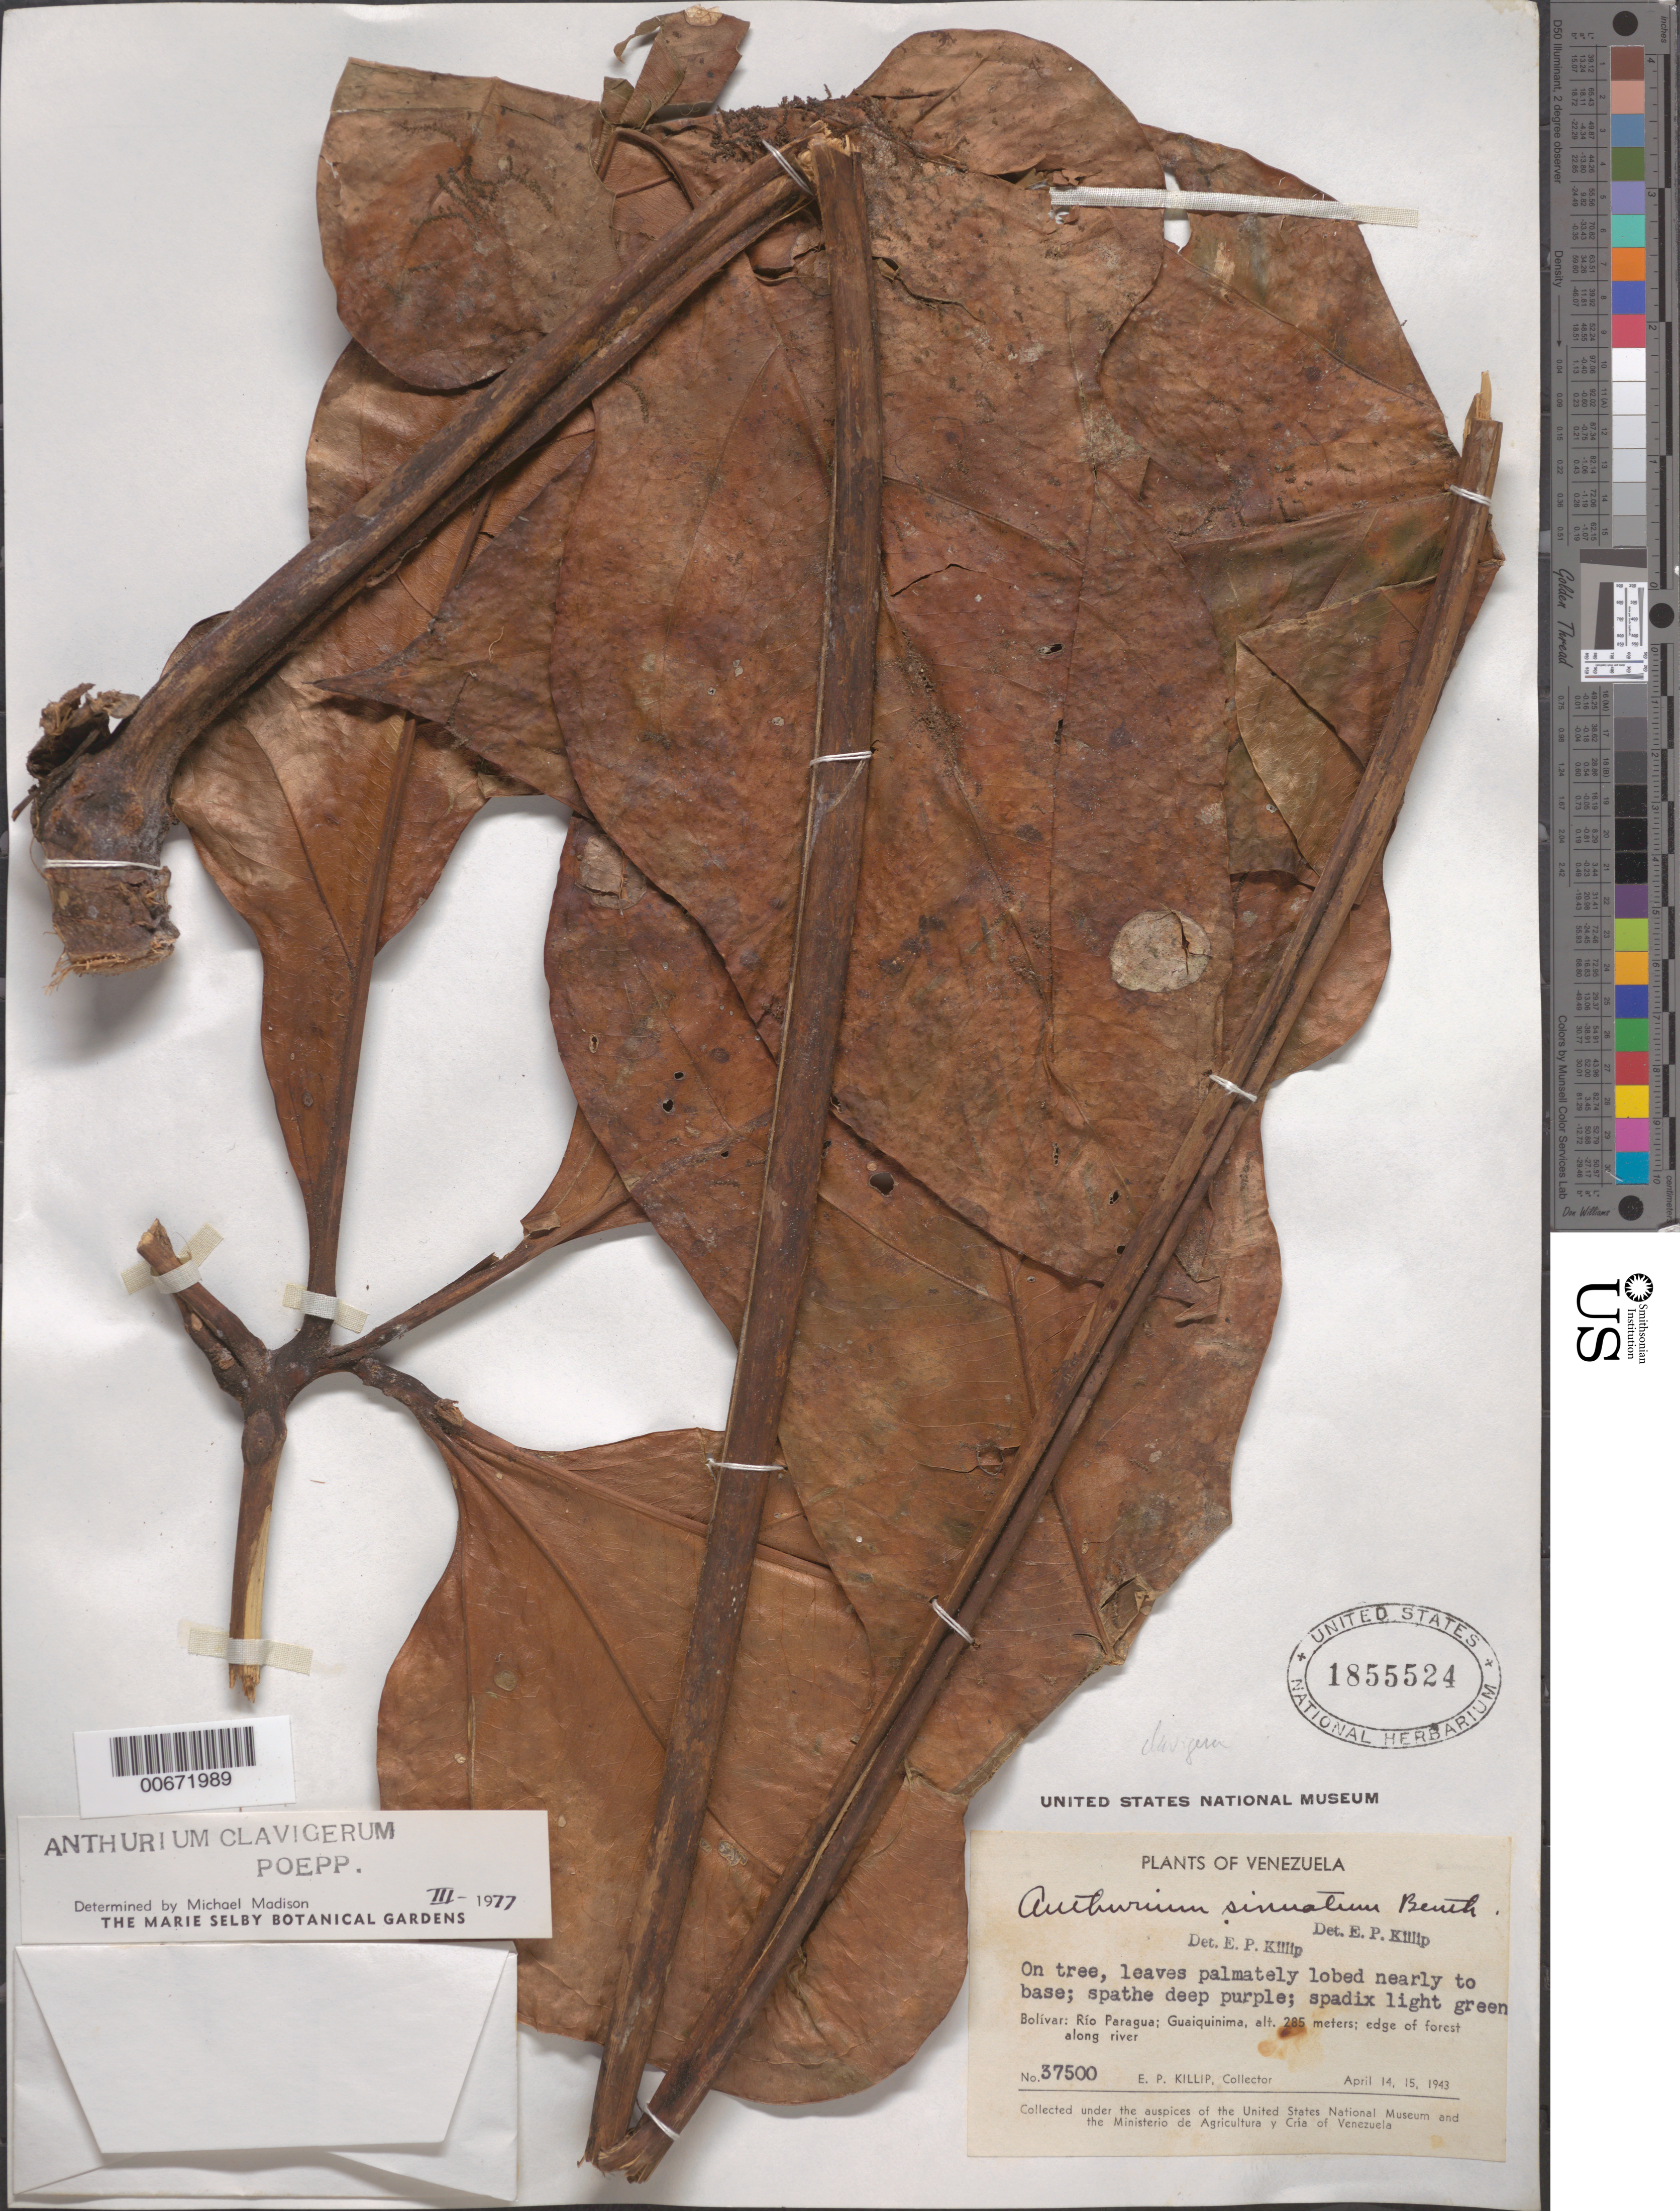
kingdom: Plantae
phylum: Tracheophyta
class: Liliopsida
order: Alismatales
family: Araceae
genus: Anthurium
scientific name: Anthurium clavigerum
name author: Poepp. & Endl.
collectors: E. P. Killip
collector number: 37500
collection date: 1943-04-14/1943-04-15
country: Venezuela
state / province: Bolivar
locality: Río Paragua; Guaiquinima; edge of forest along river.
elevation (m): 285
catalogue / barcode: US 1855524